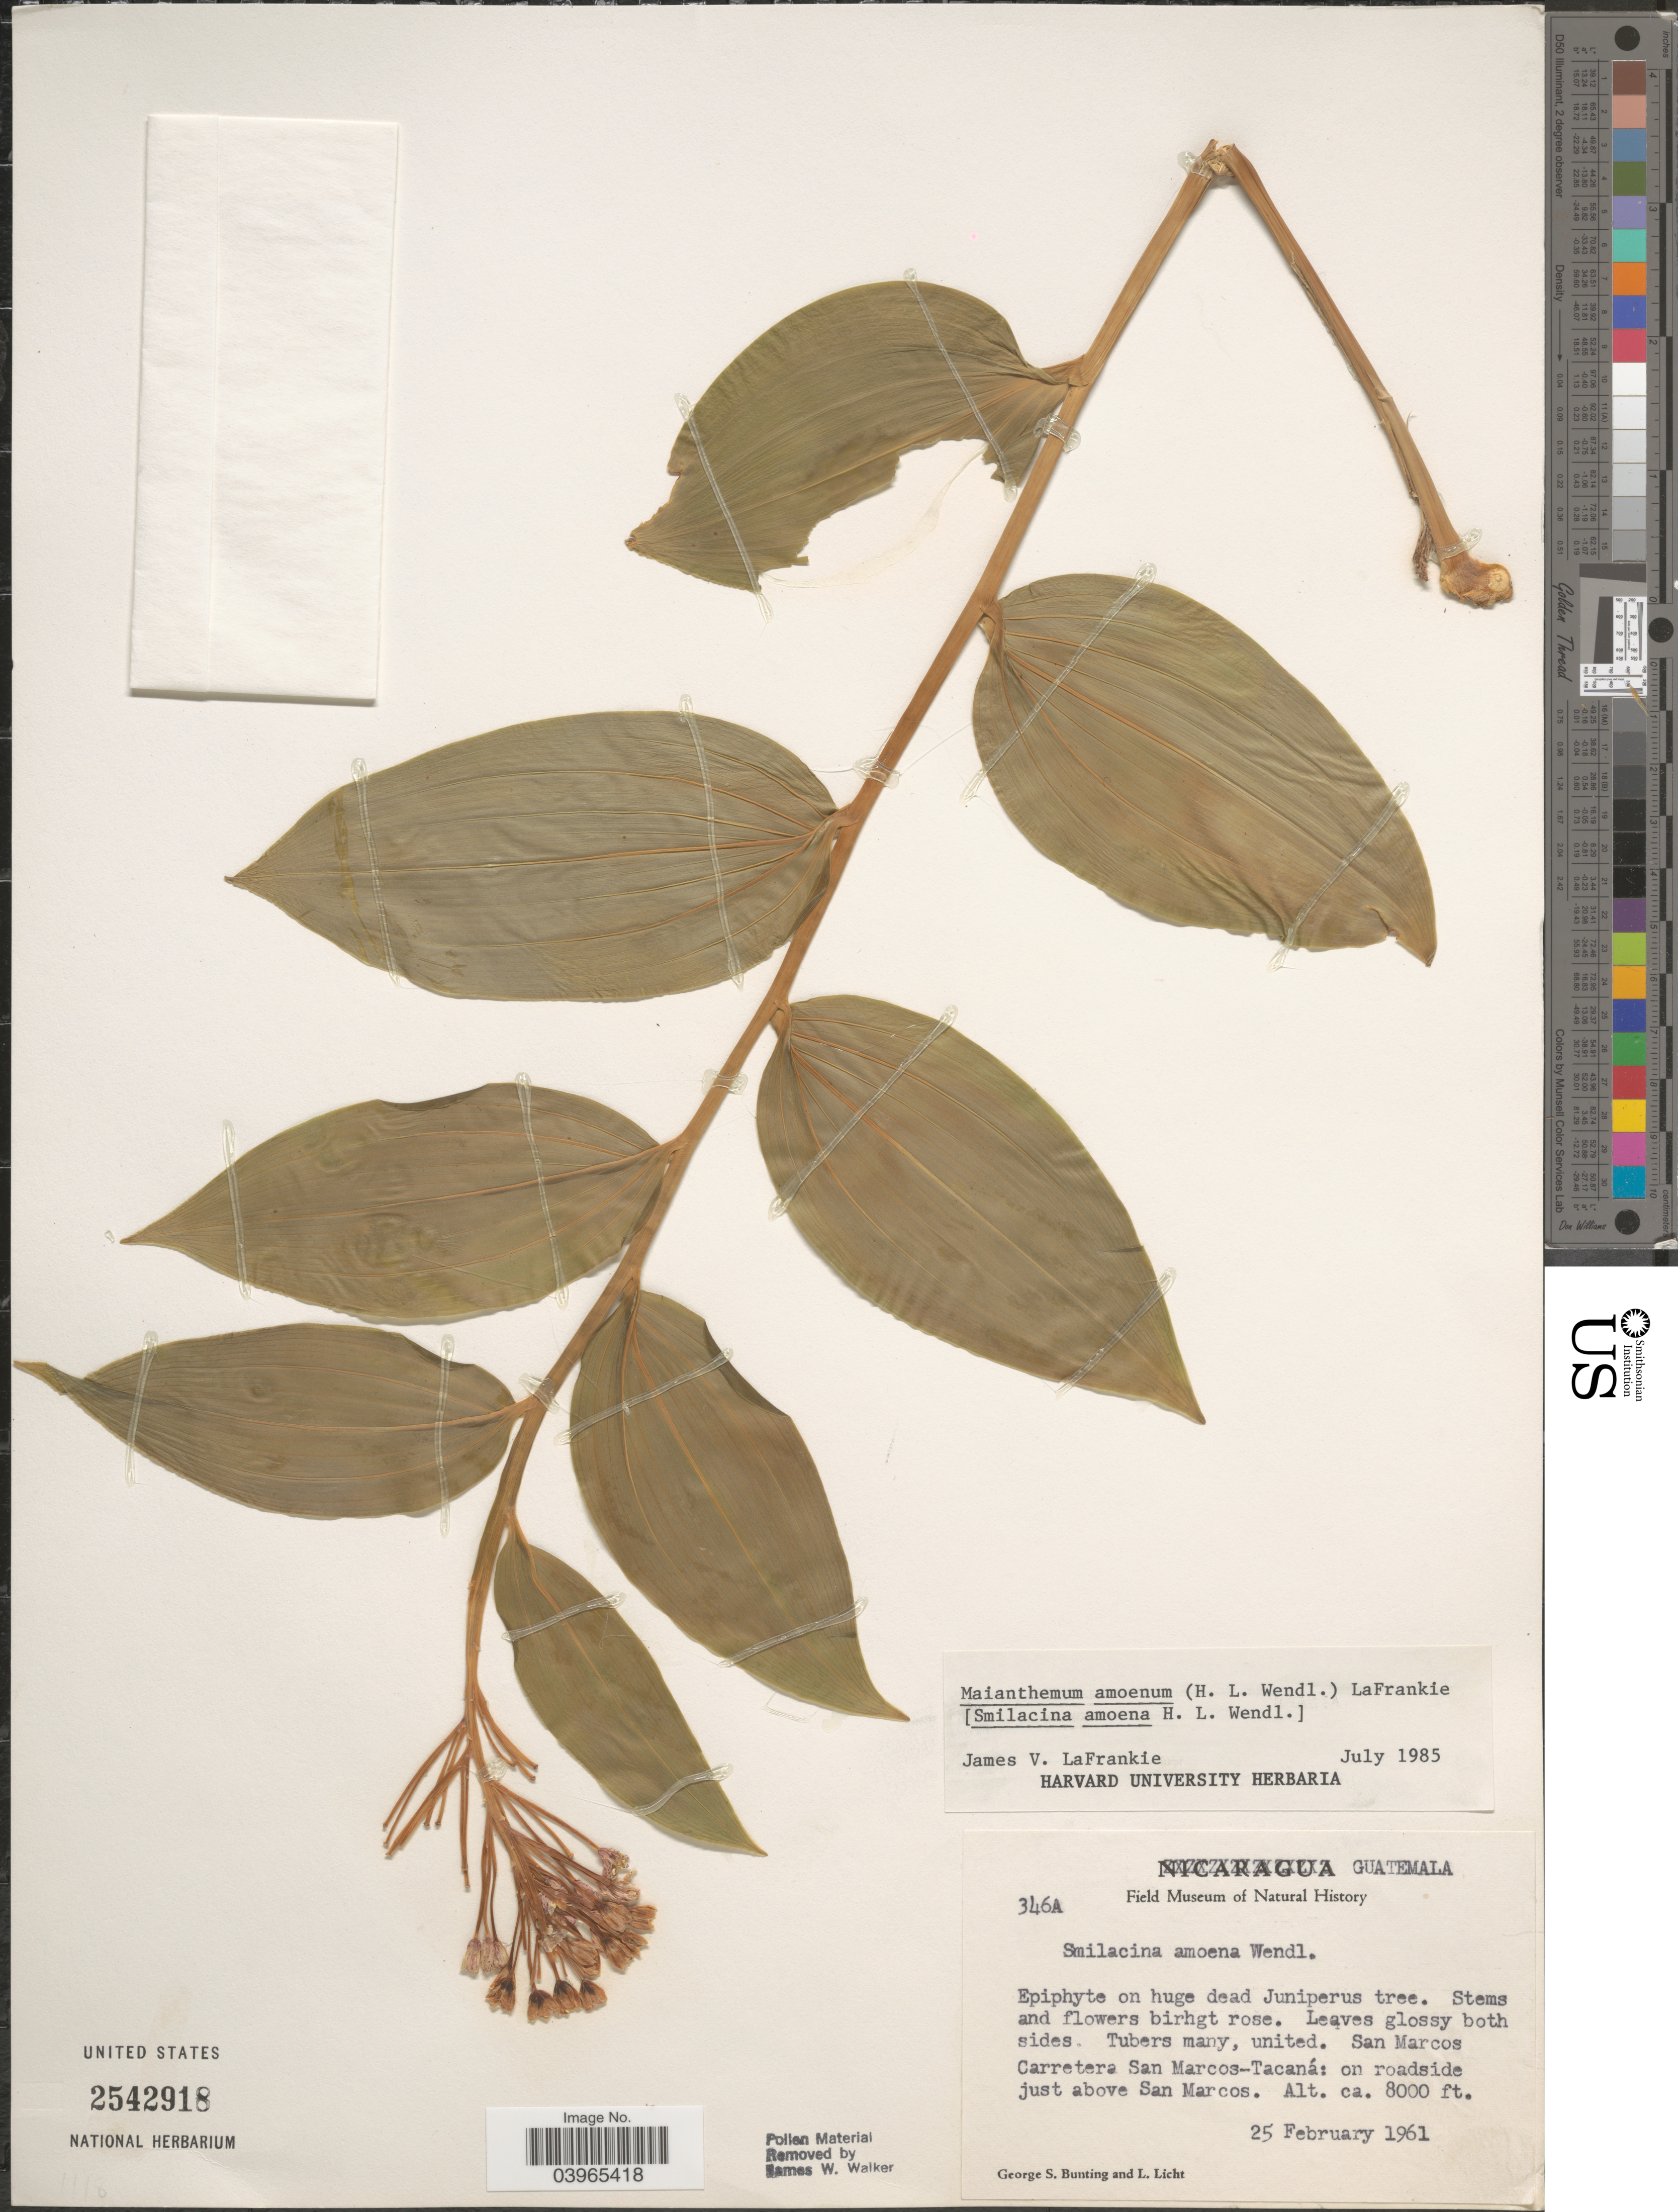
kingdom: Plantae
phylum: Tracheophyta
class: Liliopsida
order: Asparagales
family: Asparagaceae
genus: Maianthemum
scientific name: Maianthemum amoenum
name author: (H.L. Wendl.) LaFrankie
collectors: G. S. Bunting & L. Licht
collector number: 346A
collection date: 1961-02-25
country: Guatemala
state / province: San Marcos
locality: San Marcos Carretera San Marcos-Tacaná: on roadside just above San Marcos.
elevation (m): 2438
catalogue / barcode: US 2542918